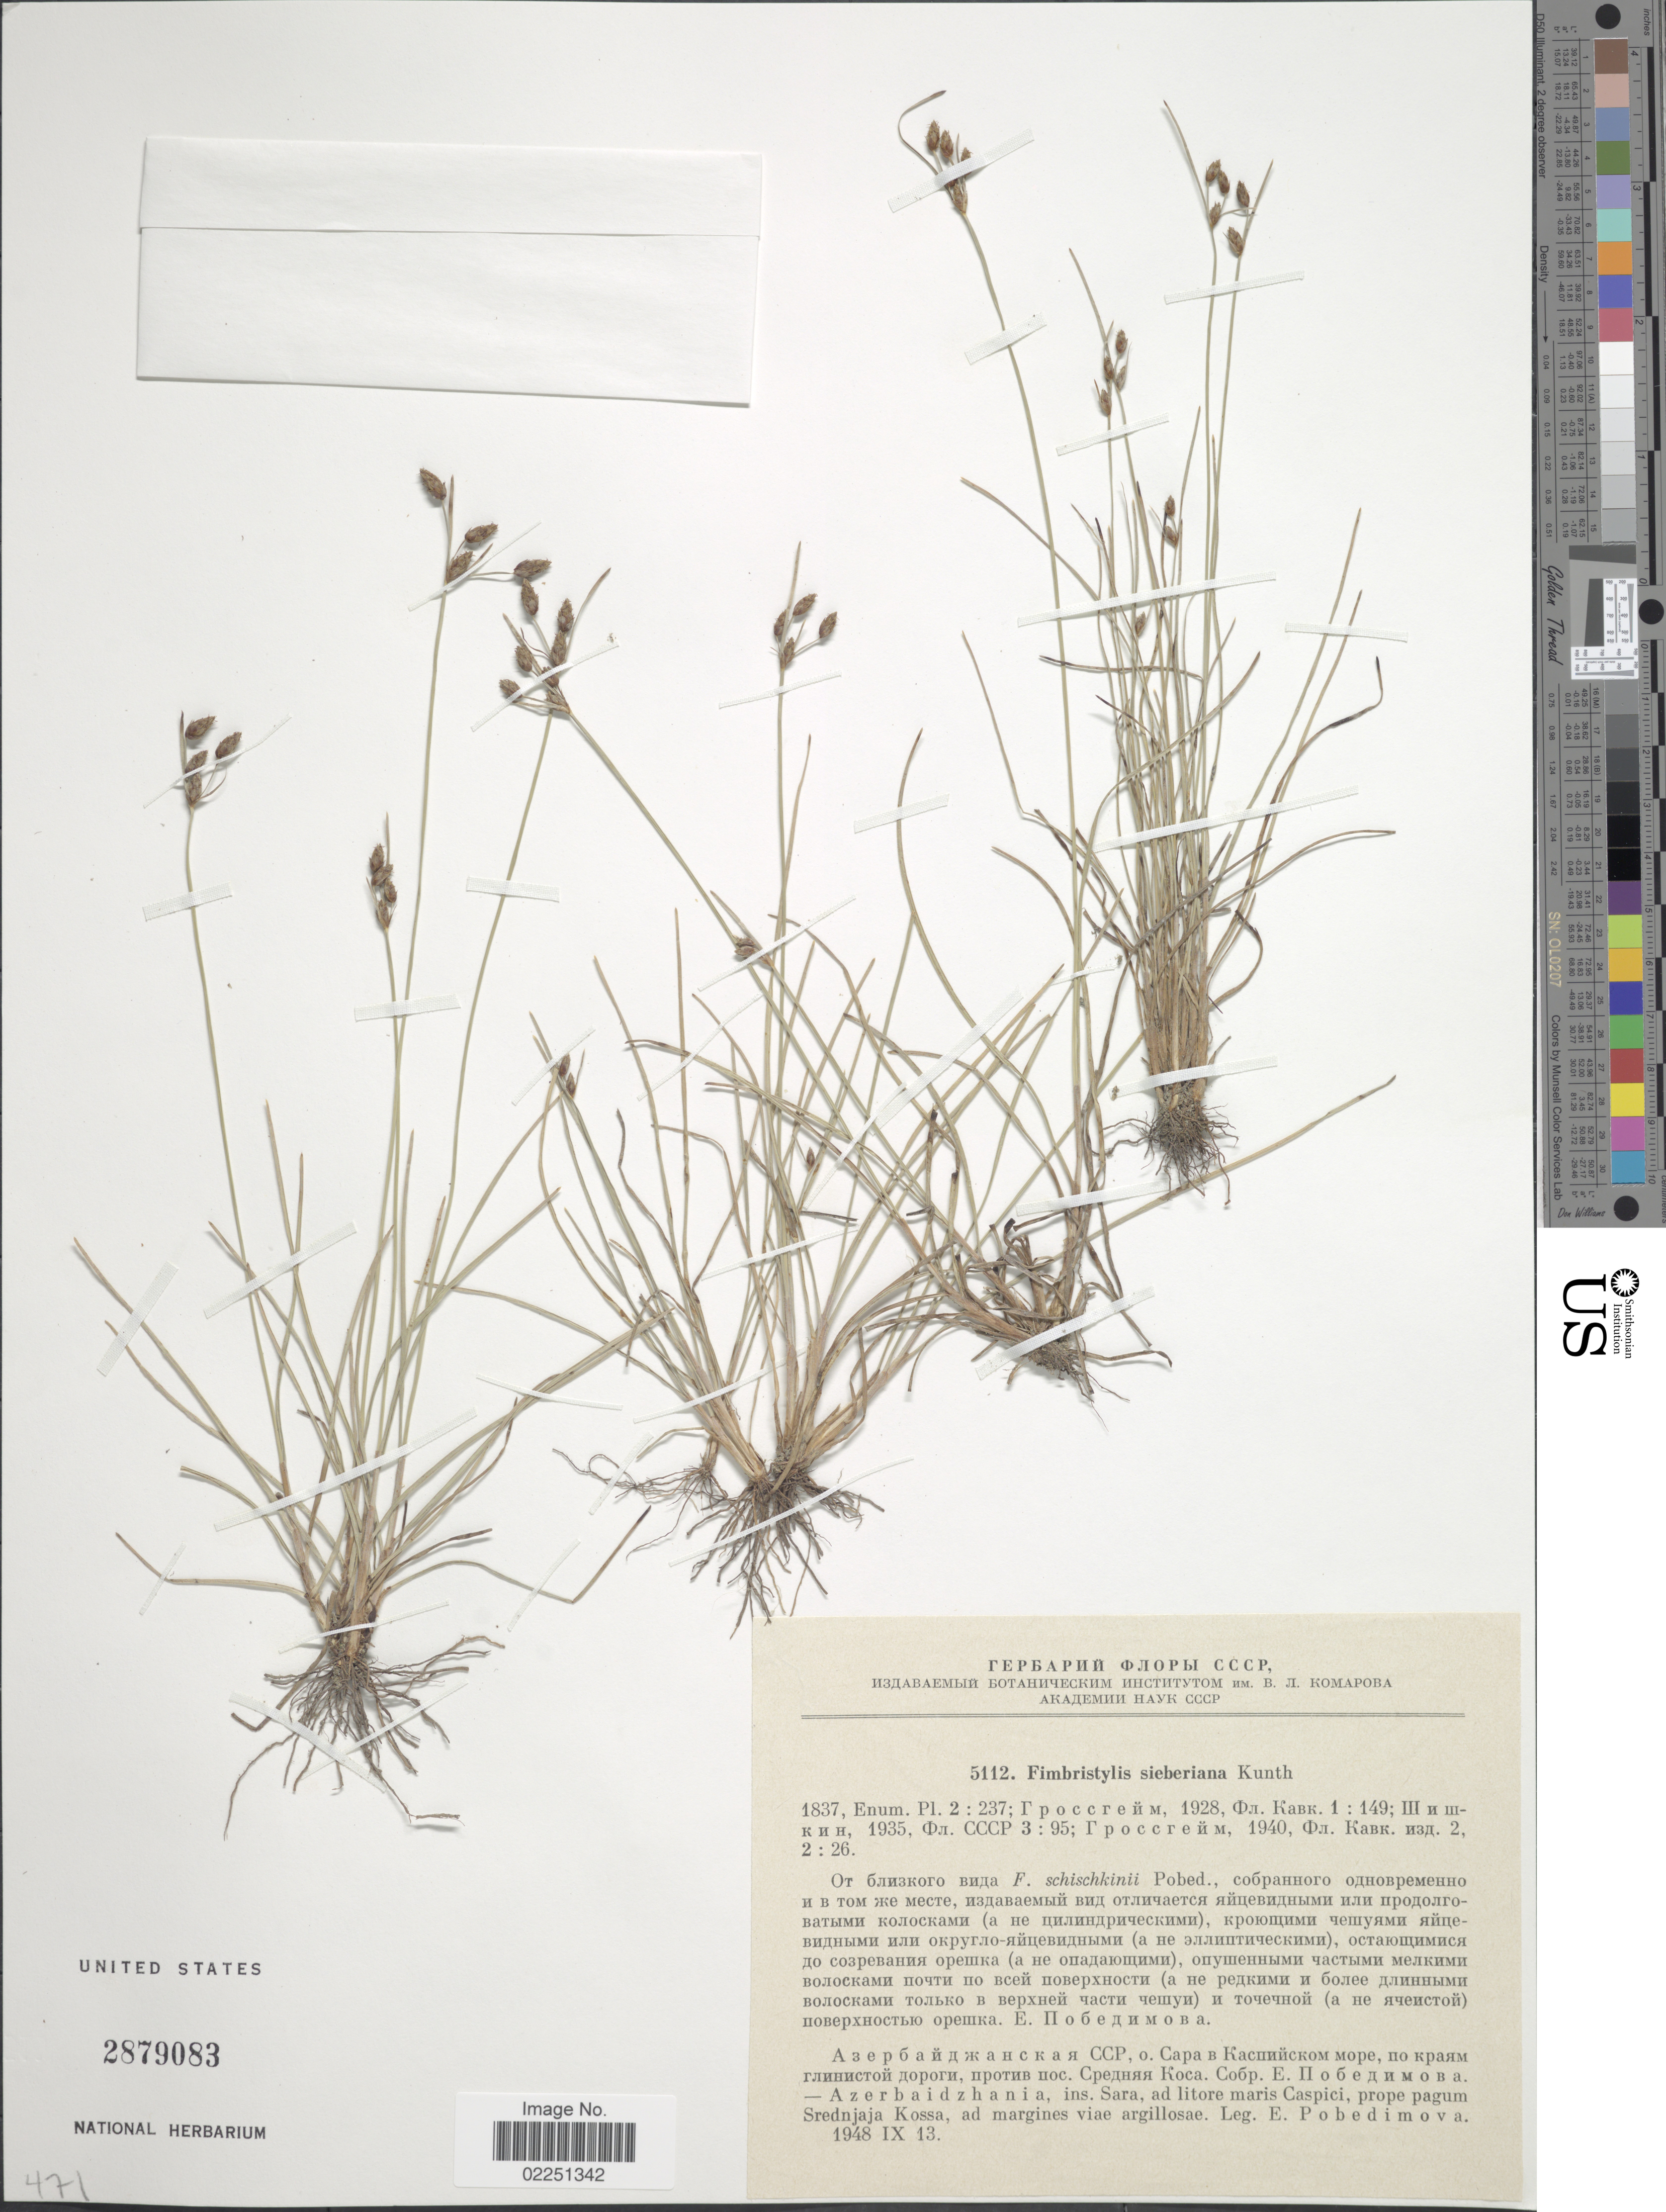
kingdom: Plantae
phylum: Tracheophyta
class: Liliopsida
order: Poales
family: Cyperaceae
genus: Fimbristylis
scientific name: Fimbristylis ferruginea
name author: (L.) Vahl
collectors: E. Pobedimova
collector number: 5112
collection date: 1948-09-13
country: Azerbaijan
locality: Azerbaidzhania, ins. Sara, ad litore maris Caspici, propr pagum Srednjaja Kossa, ad margines viae argillosae [interpreted]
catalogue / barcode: US 2879083